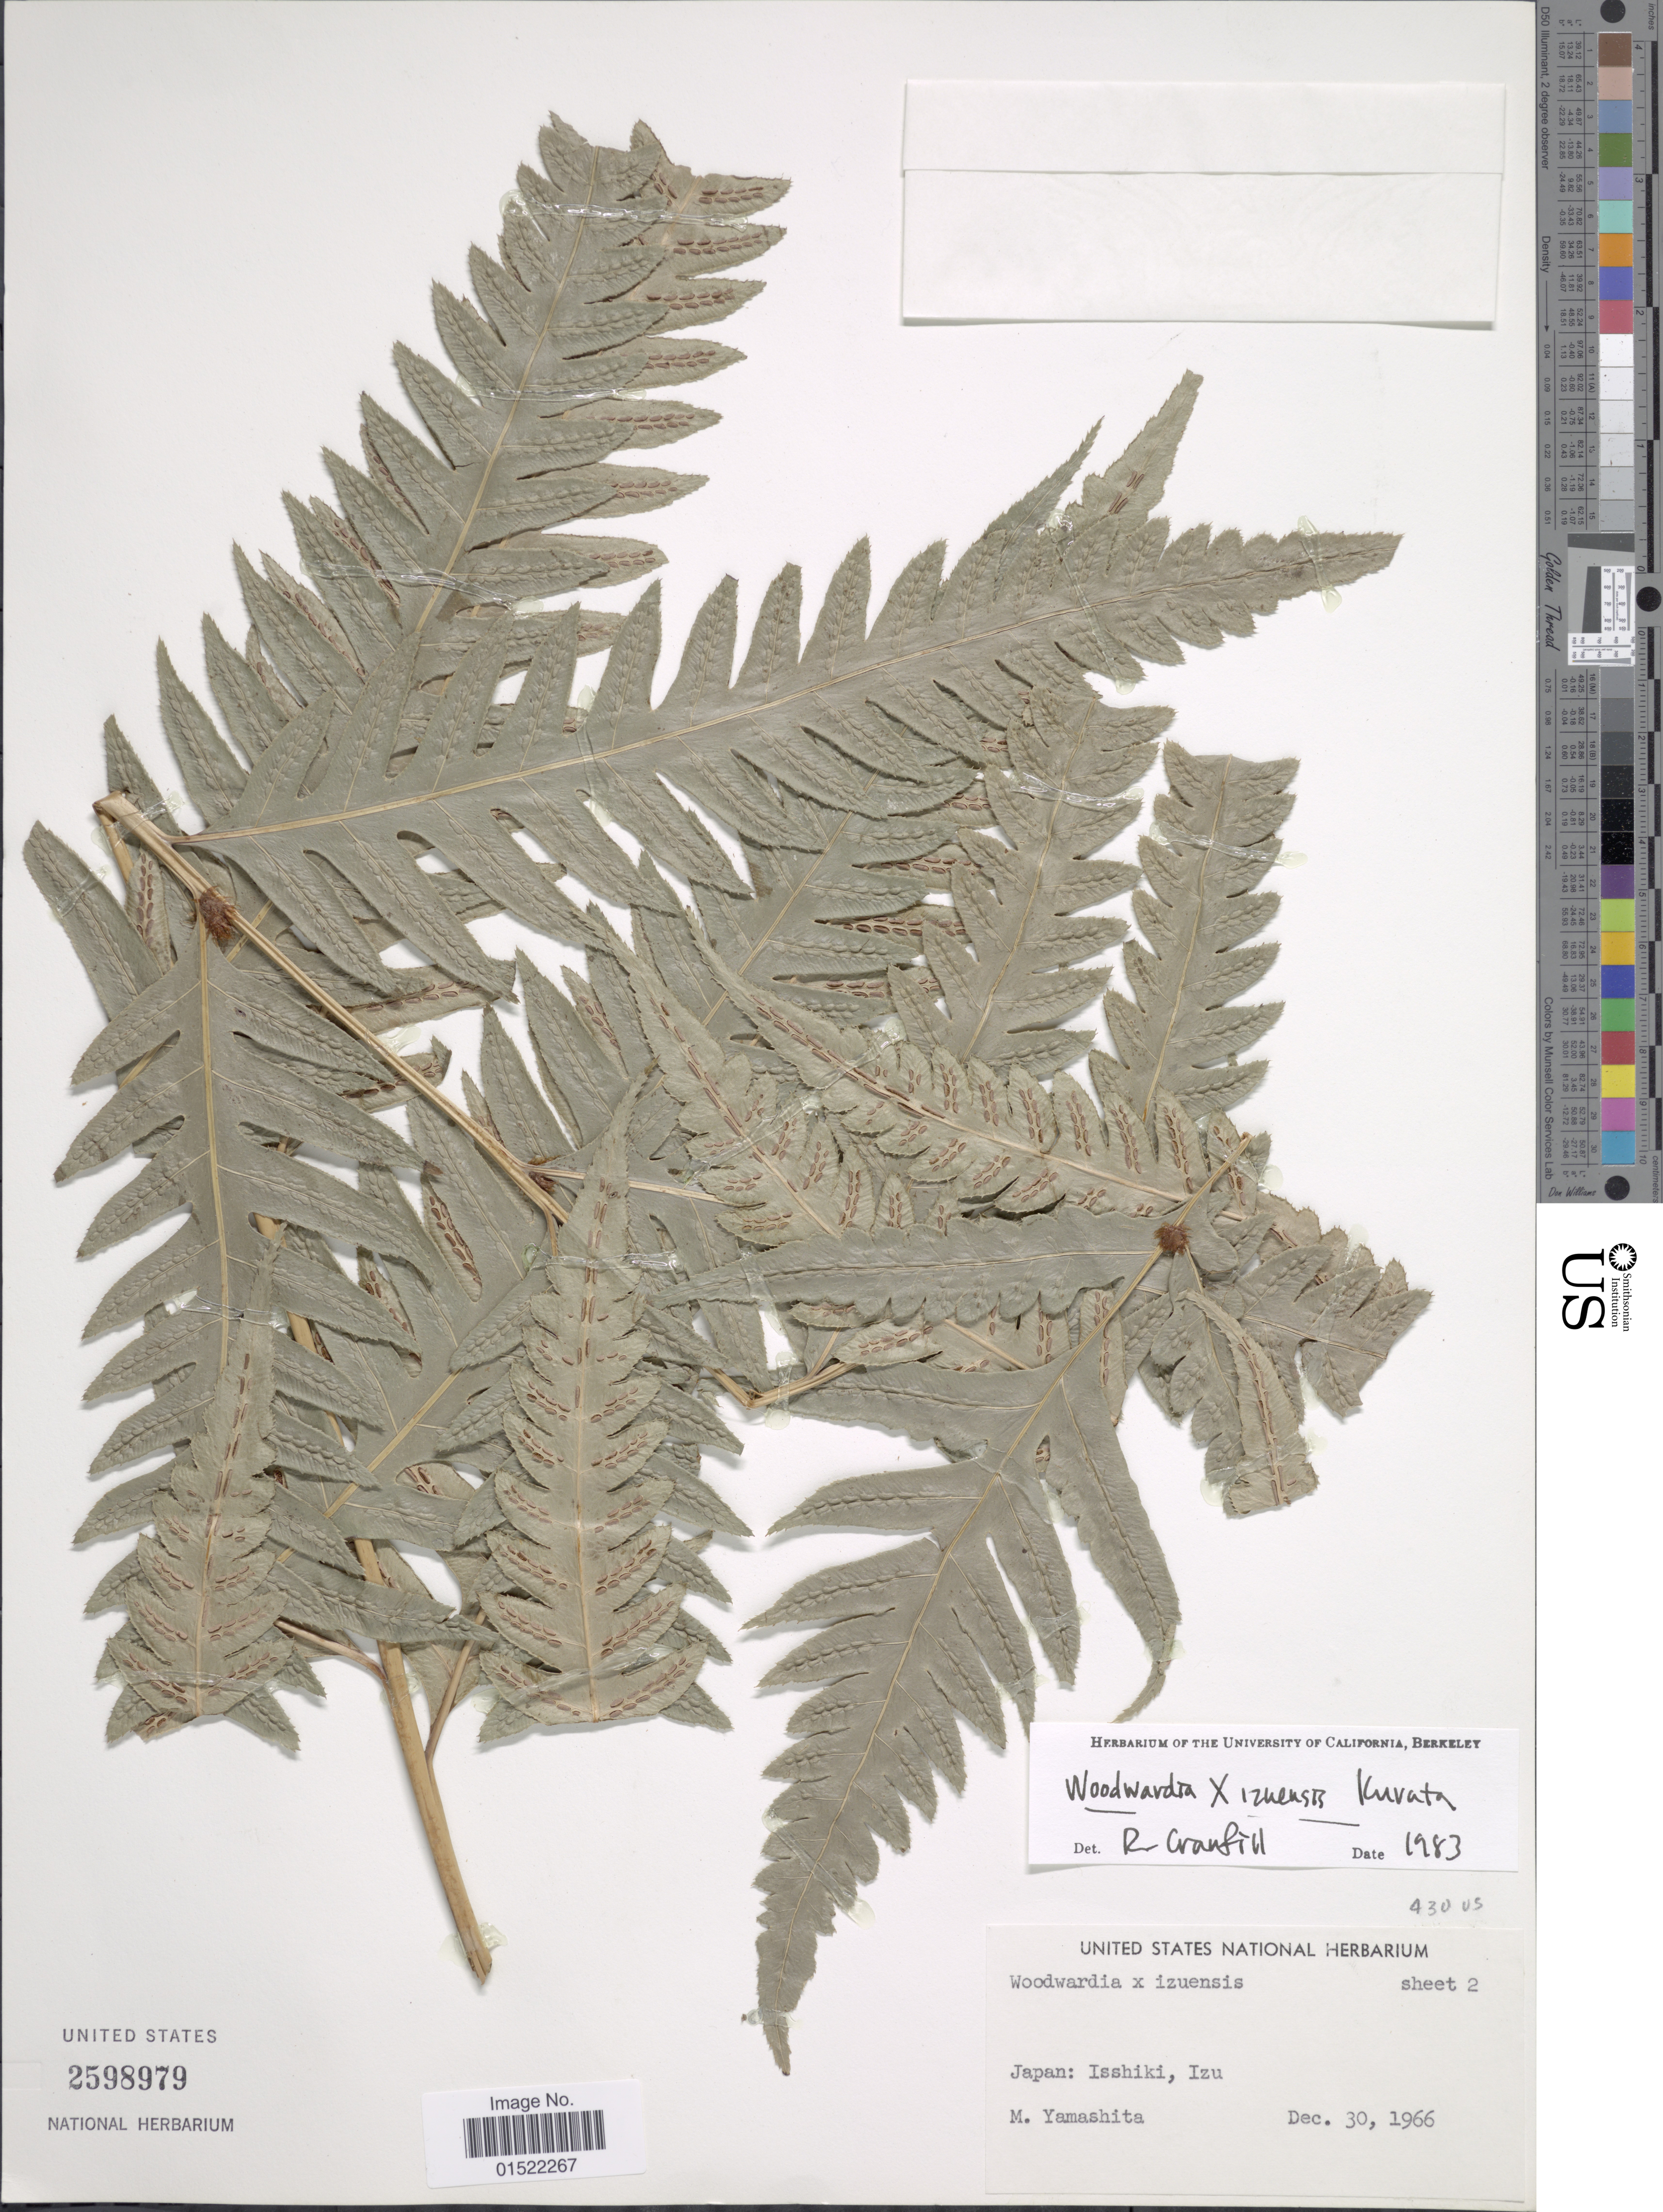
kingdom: Plantae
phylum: Tracheophyta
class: Polypodiopsida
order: Polypodiales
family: Blechnaceae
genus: Woodwardia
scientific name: Woodwardia x izuensis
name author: Kurata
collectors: M. Yamashita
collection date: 1966-12-30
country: Japan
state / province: Sizuoka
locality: Japan; Isshiki, Izu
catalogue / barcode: US 2598979